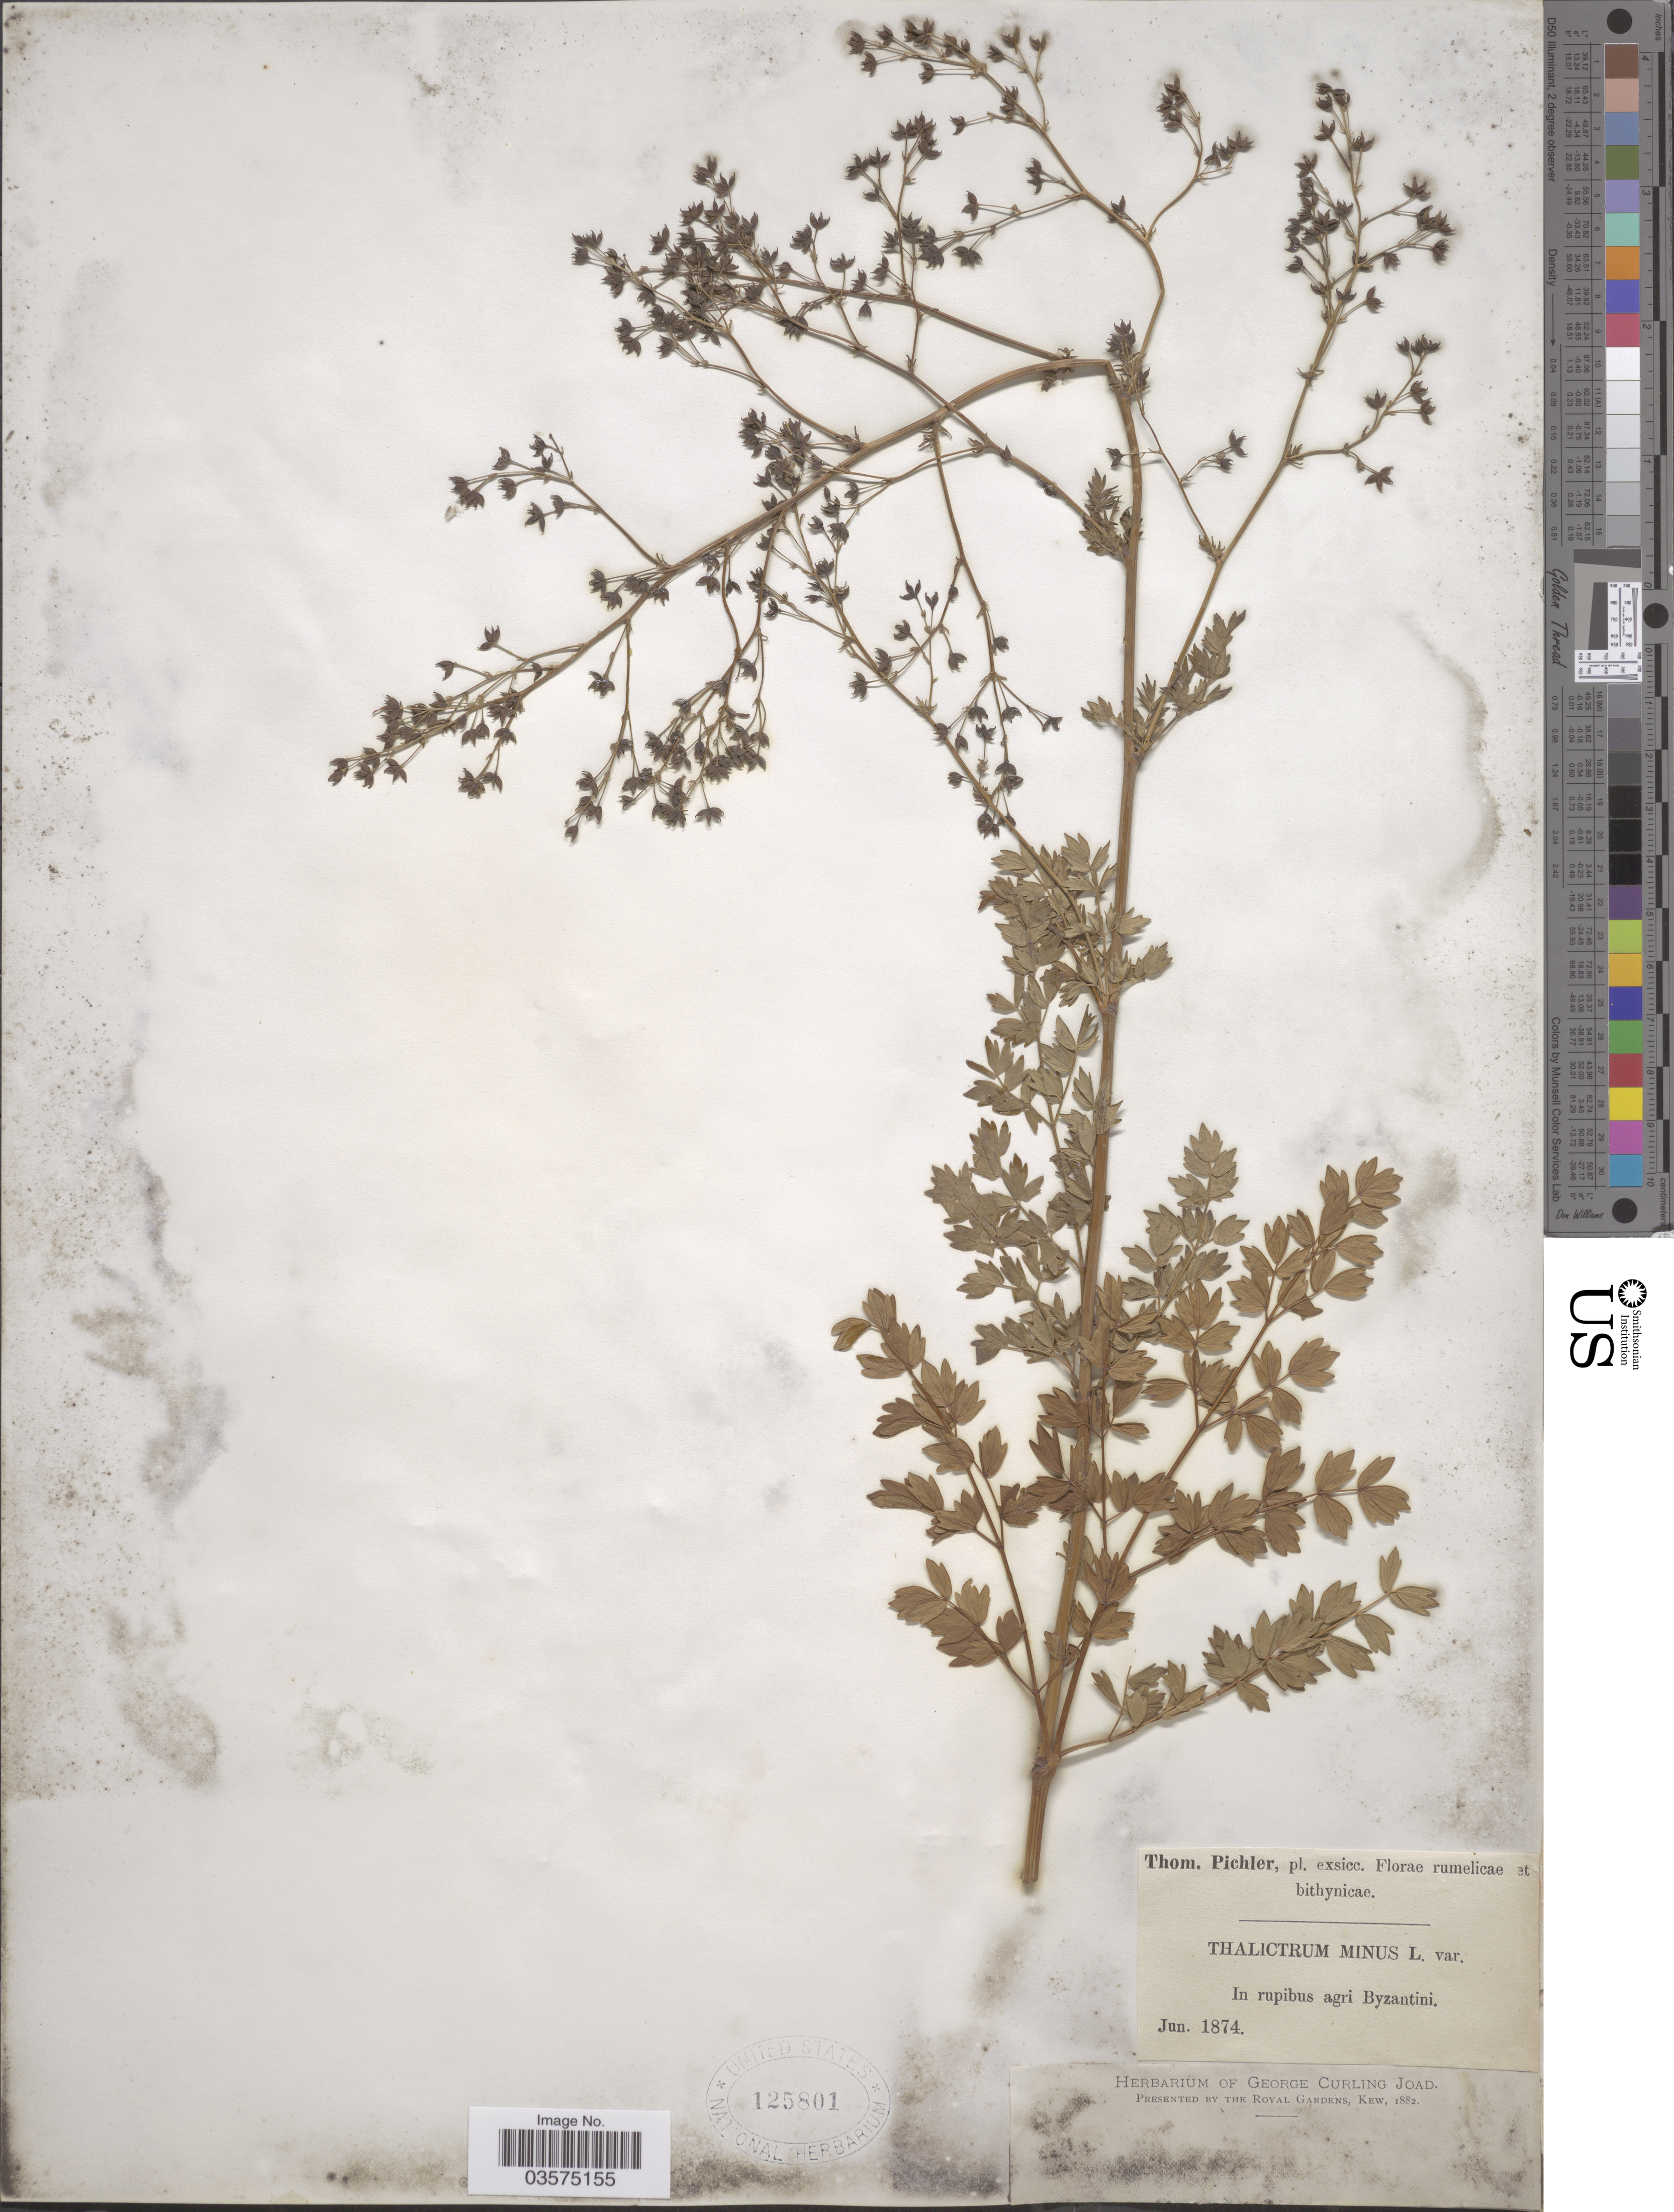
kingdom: Plantae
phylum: Tracheophyta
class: Magnoliopsida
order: Ranunculales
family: Ranunculaceae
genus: Thalictrum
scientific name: Thalictrum minus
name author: L.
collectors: T. Pichler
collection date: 1874-06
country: Turkey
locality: Rumelicae et bithynicae. In rupibus agri Byzantini.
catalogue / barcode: US 125801